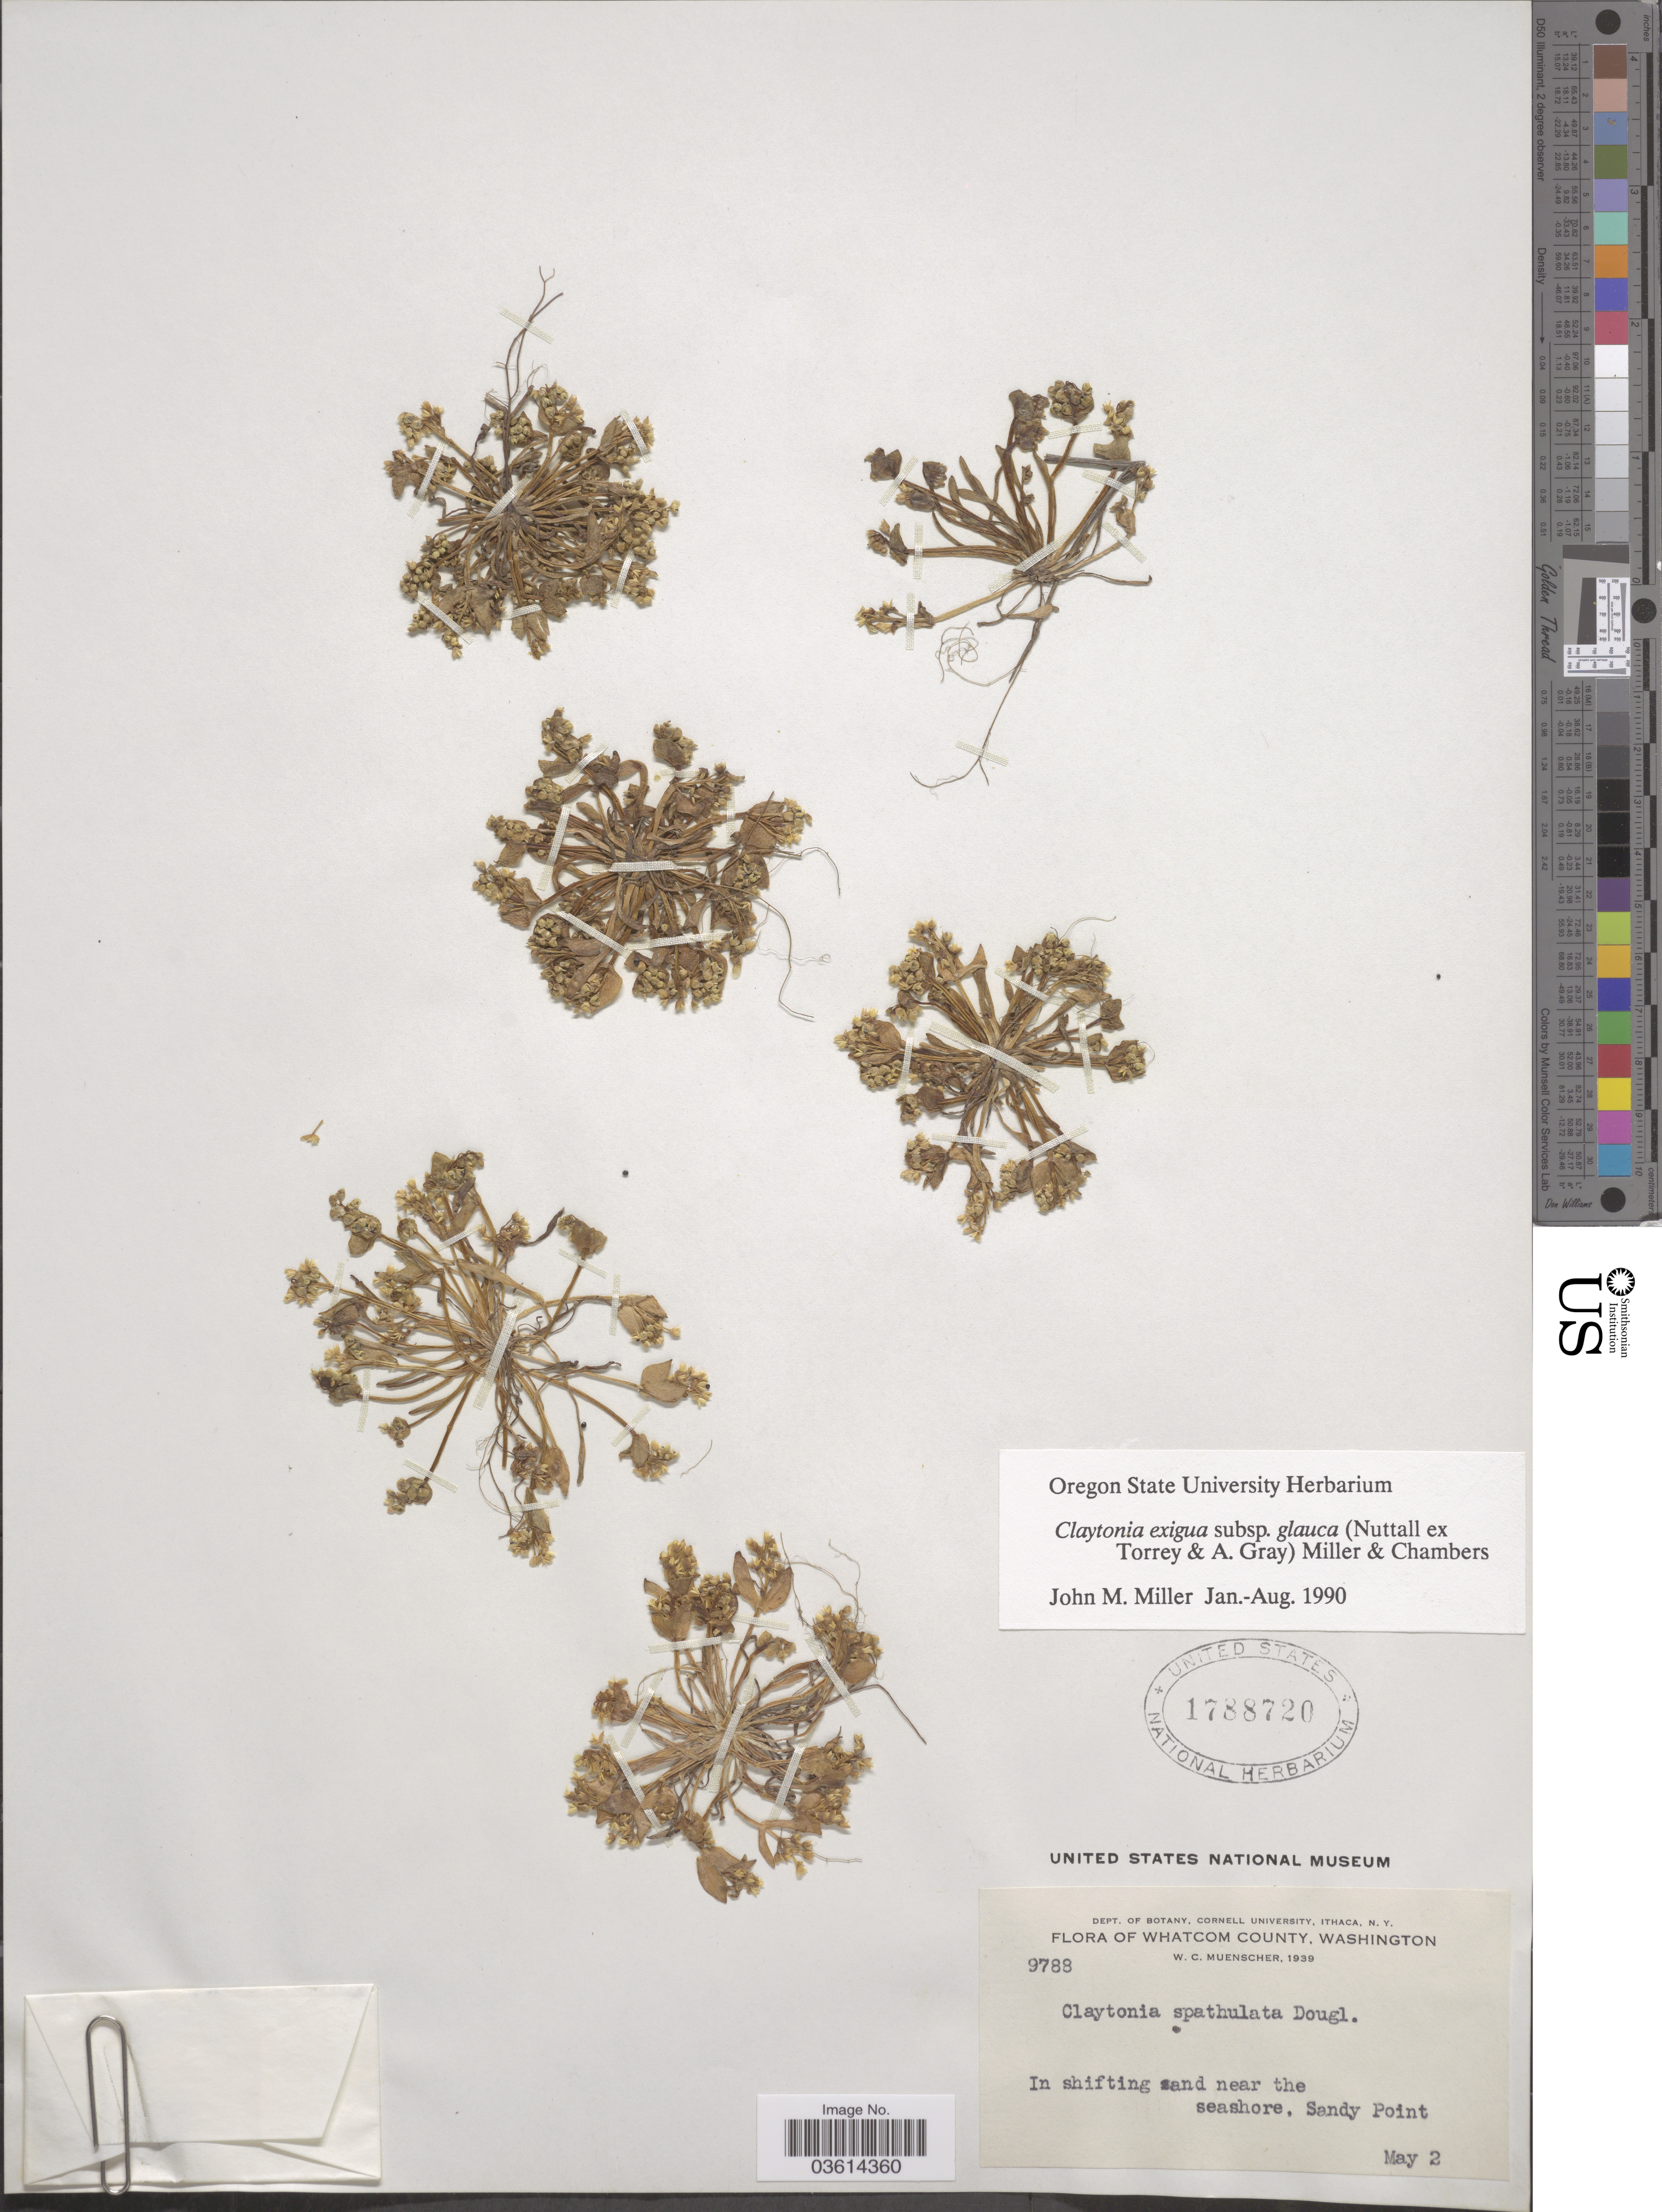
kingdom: Plantae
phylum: Tracheophyta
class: Magnoliopsida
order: Caryophyllales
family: Montiaceae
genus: Claytonia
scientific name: Claytonia exigua subsp. glauca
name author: (Nutt. ex Torr. & A. Gray) Mill. & Ch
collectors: W. Muenscher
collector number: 9788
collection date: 1939-05-02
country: United States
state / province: Washington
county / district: Whatcom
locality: Whatcom County. In shifting sand near the seashore, Sandy Point.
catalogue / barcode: US 1788720